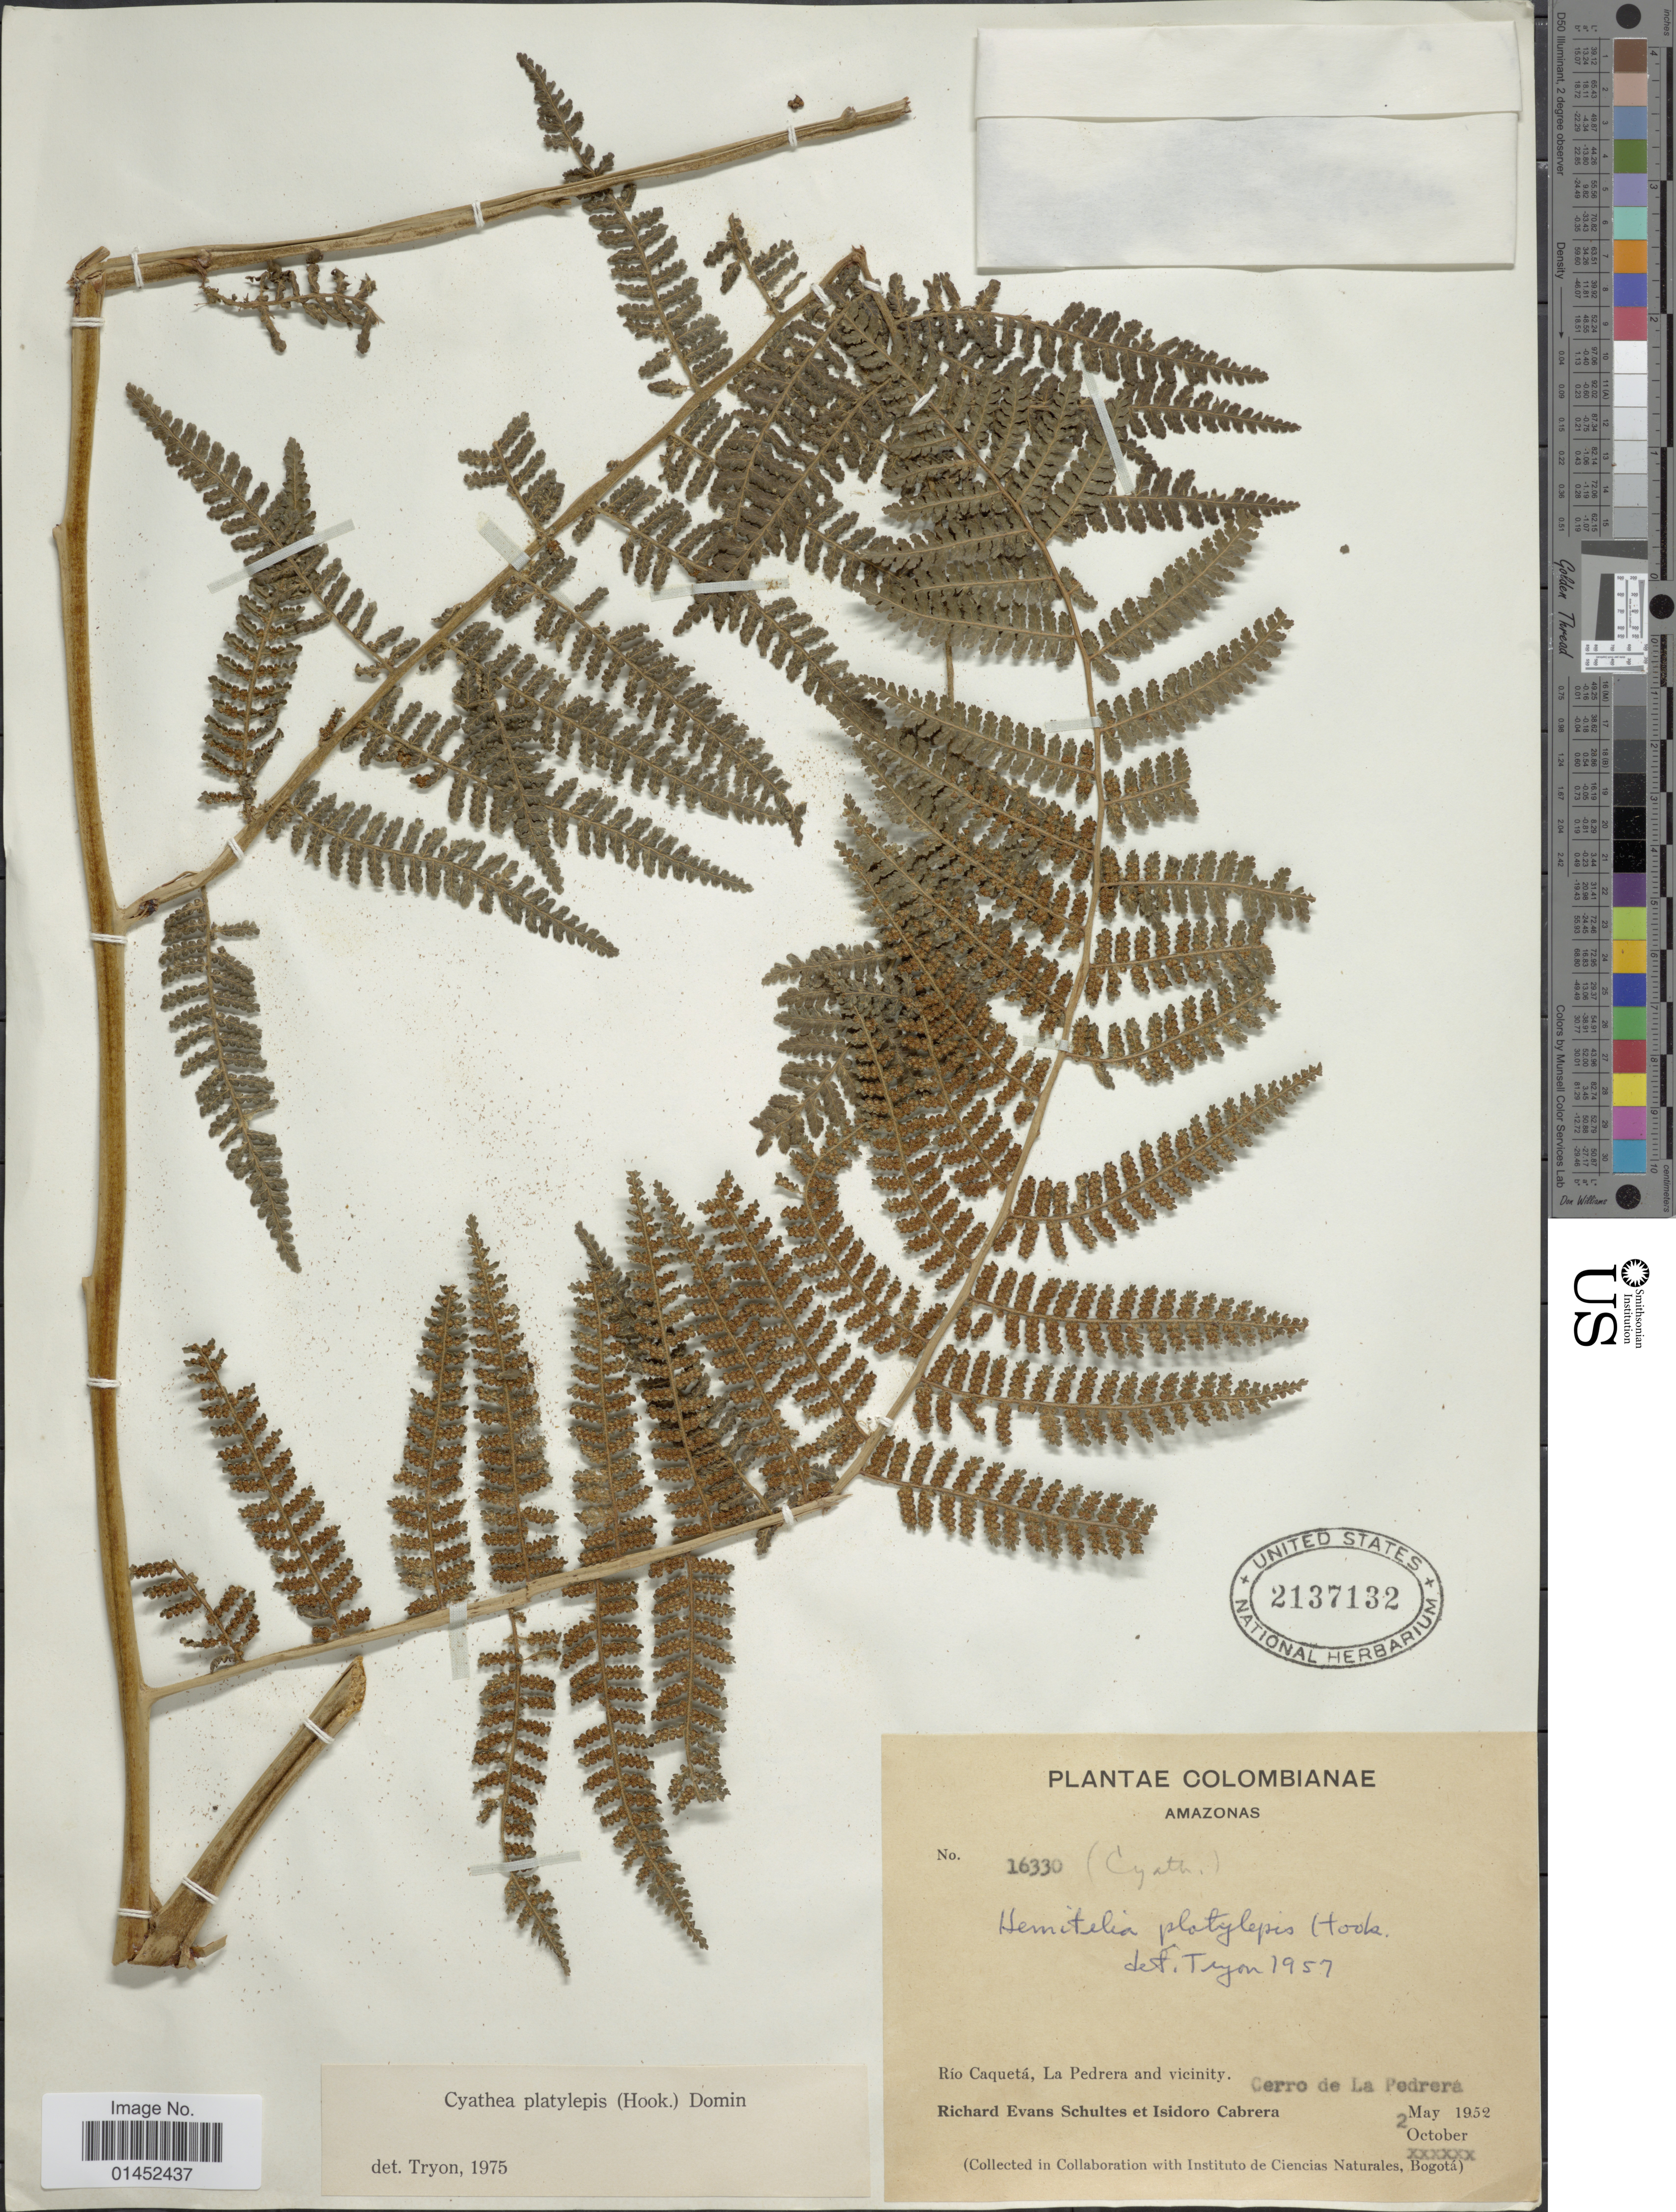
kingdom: Plantae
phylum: Tracheophyta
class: Polypodiopsida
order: Cyatheales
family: Cyatheaceae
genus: Cyathea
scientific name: Cyathea platylepis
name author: (Hook.) Domin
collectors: R. E. Schultes & I. Cabrera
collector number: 16330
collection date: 1952-05-02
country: Colombia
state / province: Amazônas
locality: Río Caquetá, La Pedrera and vicinity. Cerro de La Pedrera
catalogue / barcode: US 2137132